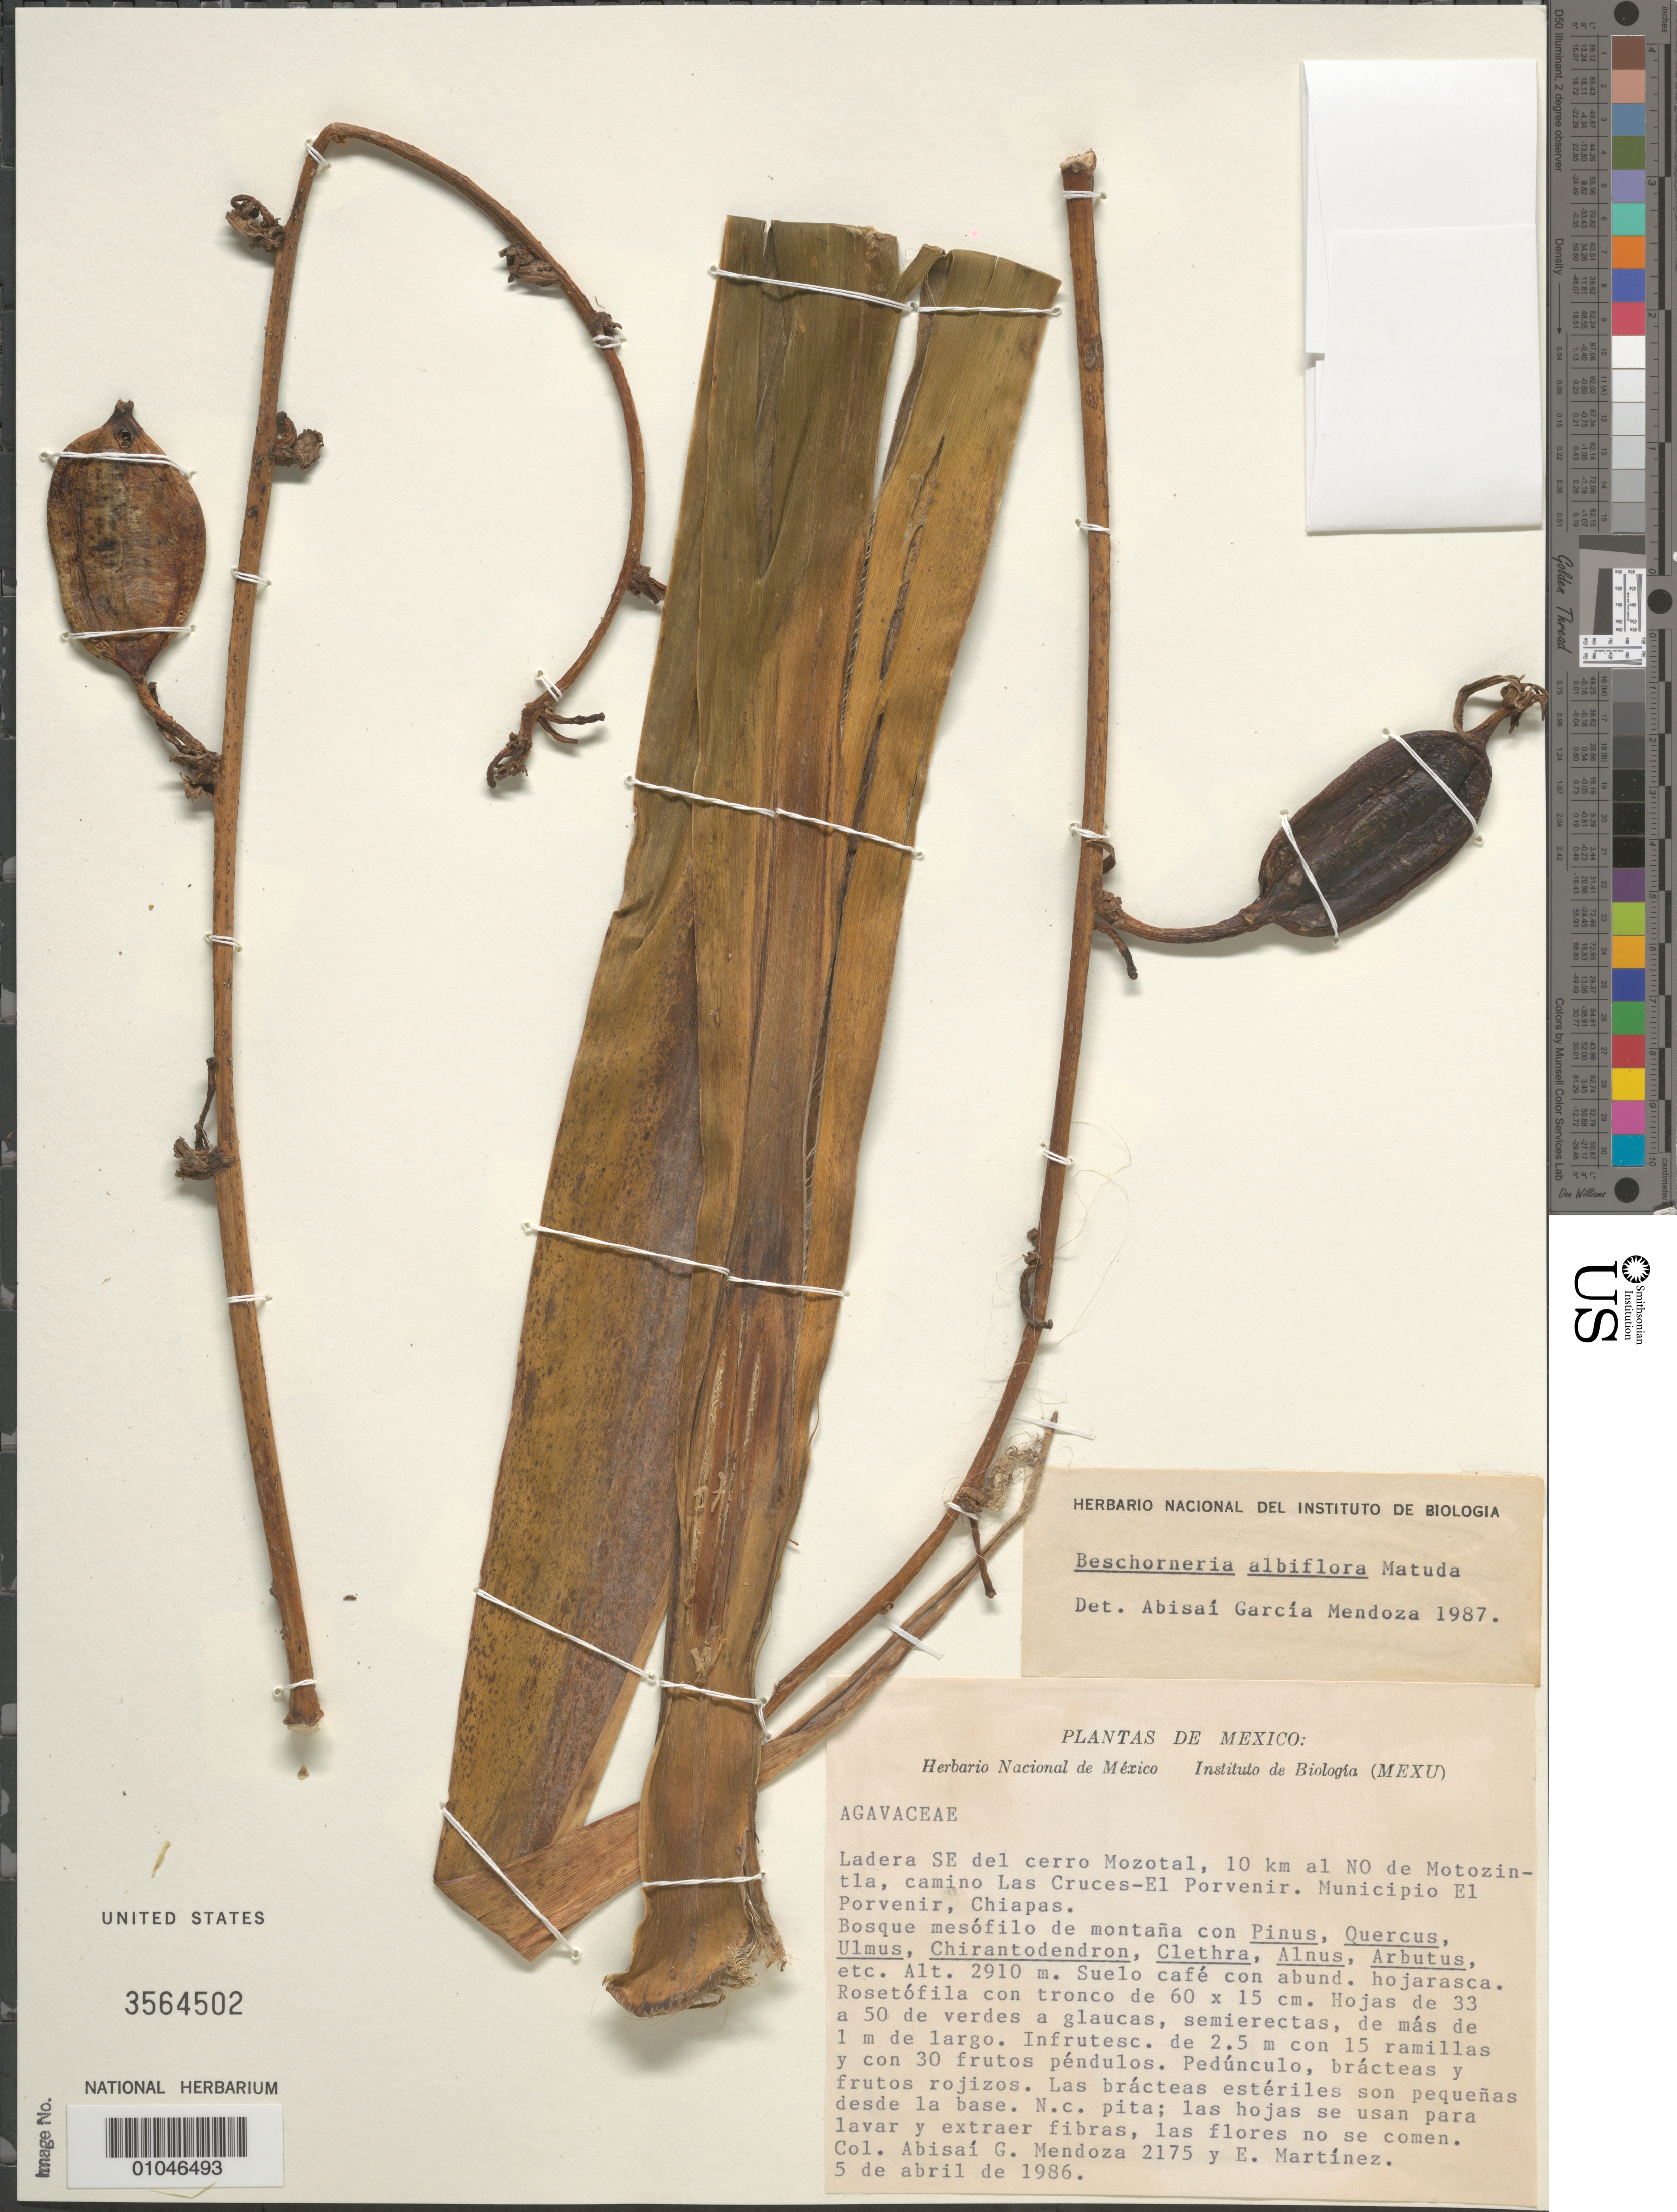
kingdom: Plantae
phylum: Tracheophyta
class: Liliopsida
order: Asparagales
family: Asparagaceae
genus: Beschorneria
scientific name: Beschorneria albiflora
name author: Matuda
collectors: A. García-Mendoza & E. Martínez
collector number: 2175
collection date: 1986-04-05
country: Mexico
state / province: Chiapas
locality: Ladera SE del cerro Mozotal, 10 km al NO de Motozintla, camino Las Cruces-El Porvenir, municipio El Porvenir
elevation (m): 2910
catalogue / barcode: US 3564502